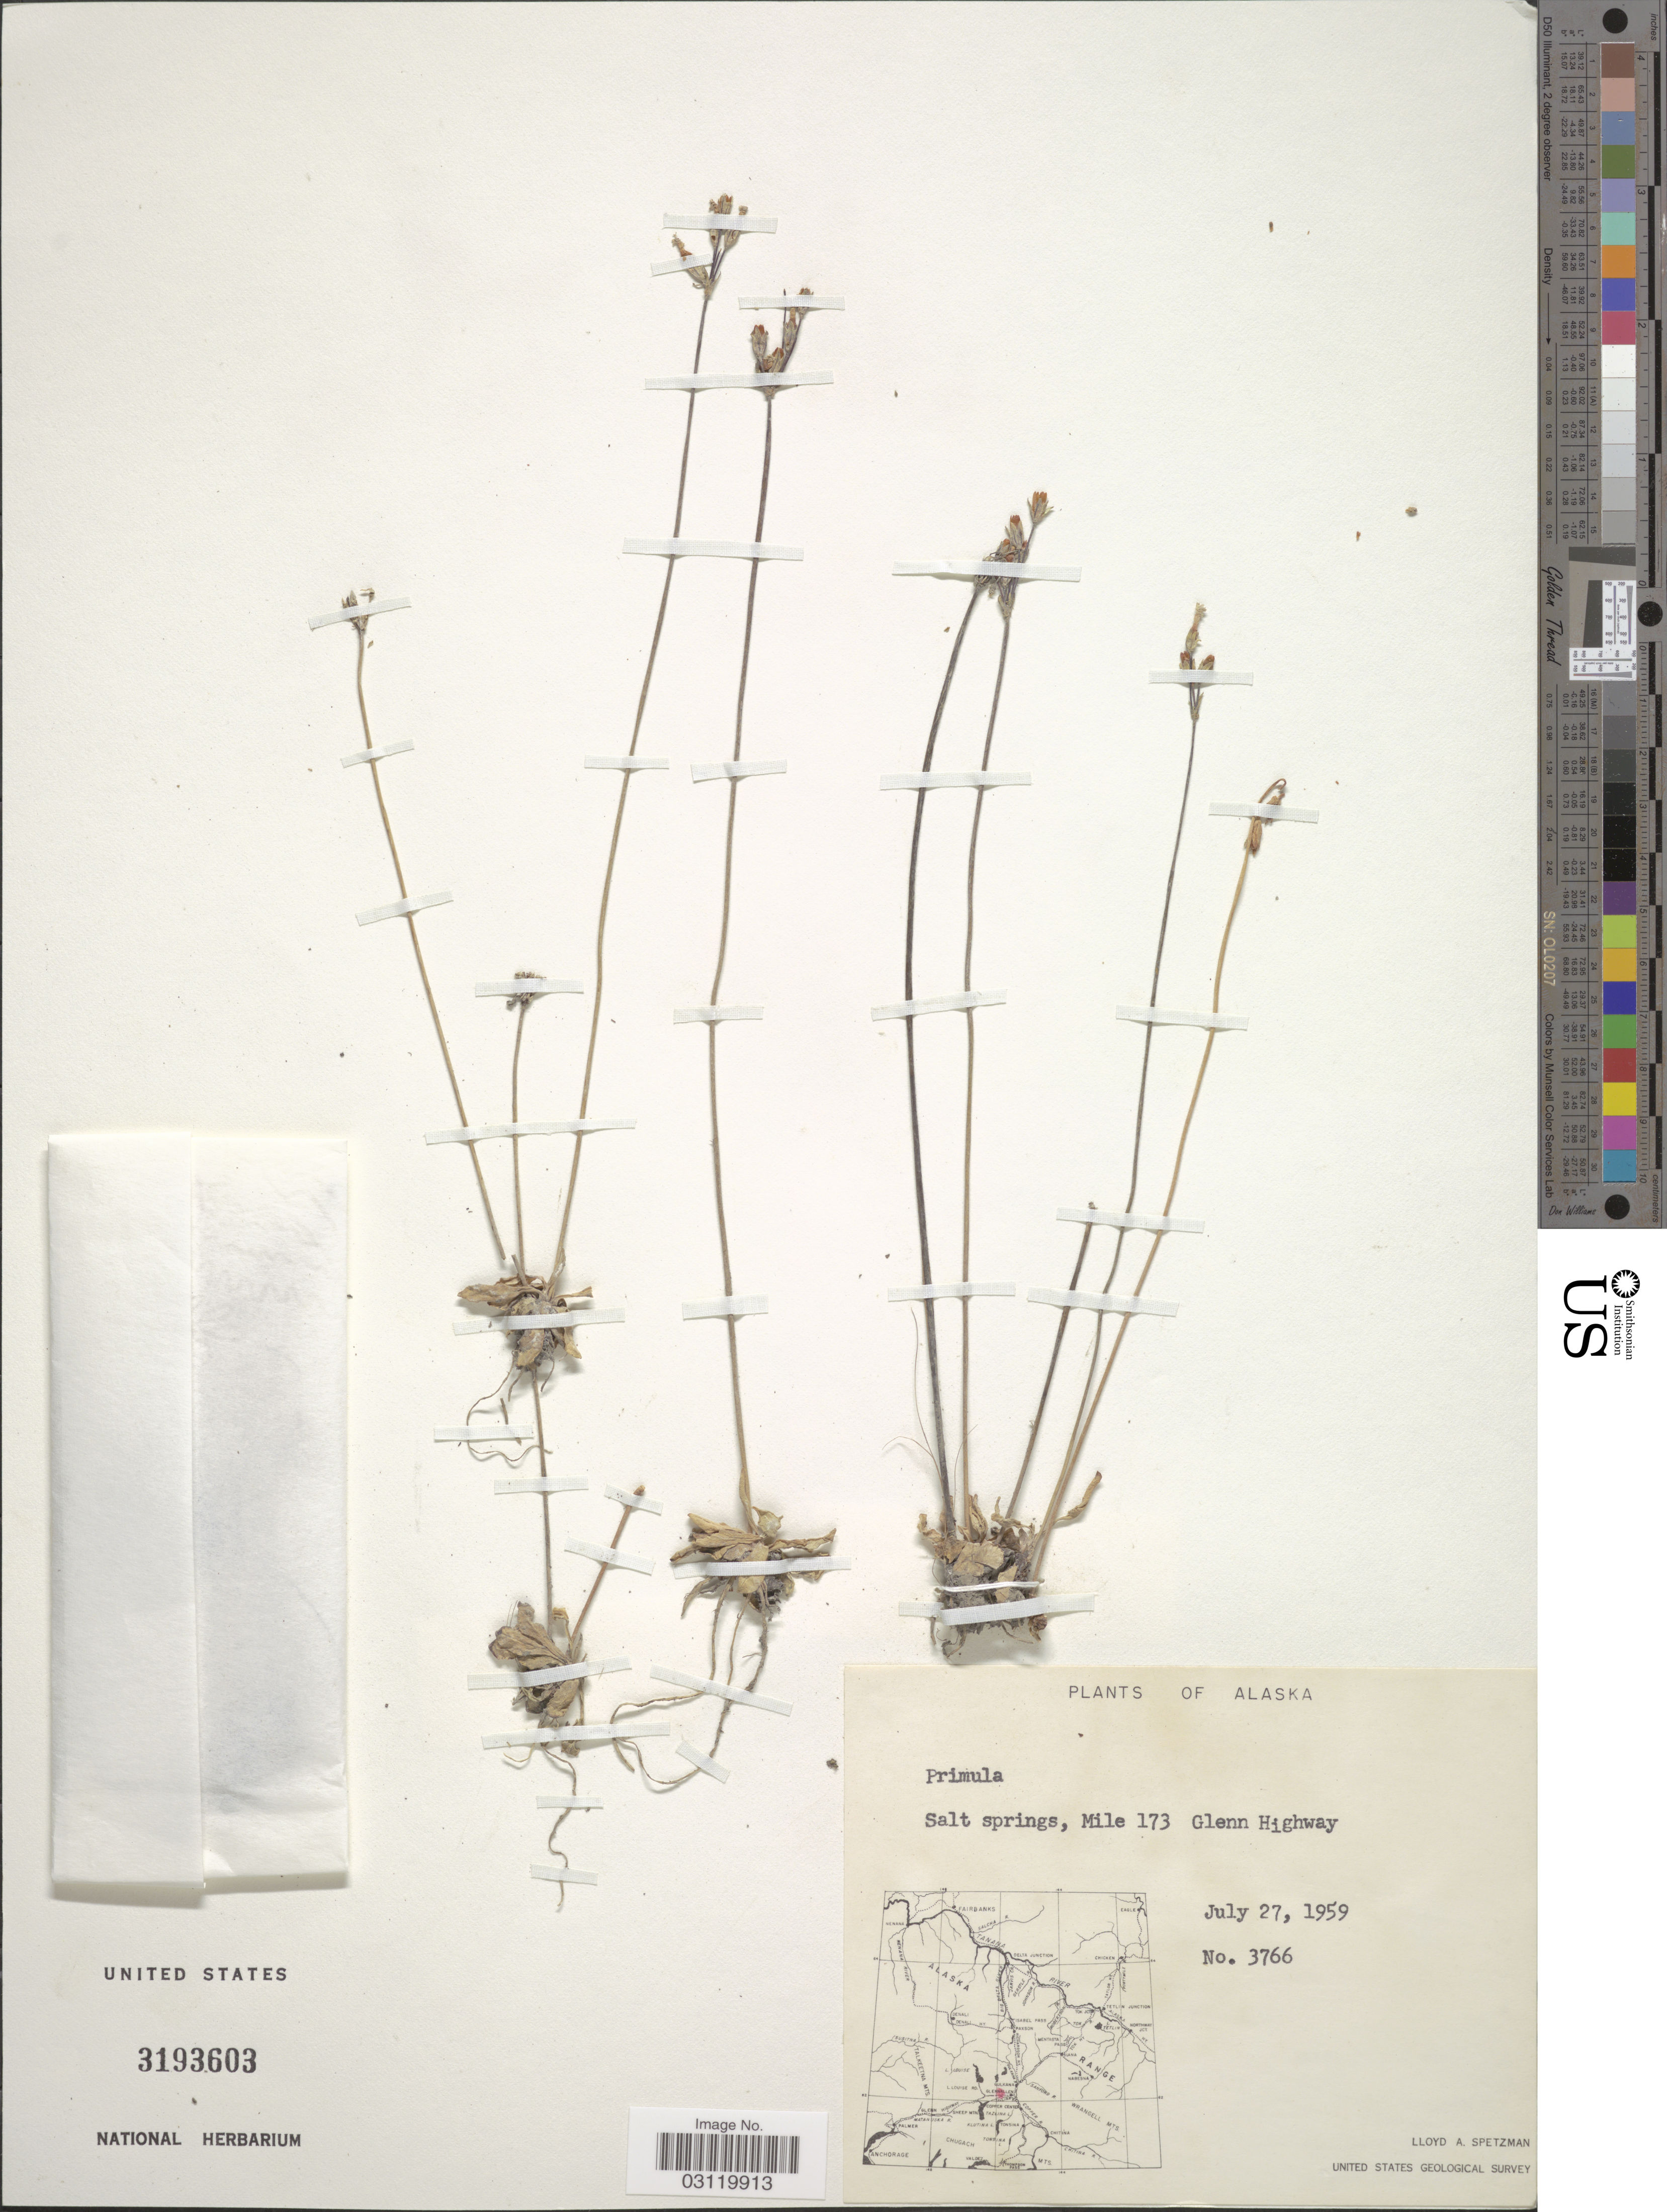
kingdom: Plantae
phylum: Tracheophyta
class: Magnoliopsida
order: Ericales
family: Primulaceae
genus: Primula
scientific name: Primula sp.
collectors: L. Spetzman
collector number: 3766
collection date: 1959-07-27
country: United States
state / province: Alaska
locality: Salt springs, Mile 173 Glenn Highway.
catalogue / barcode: US 3193603